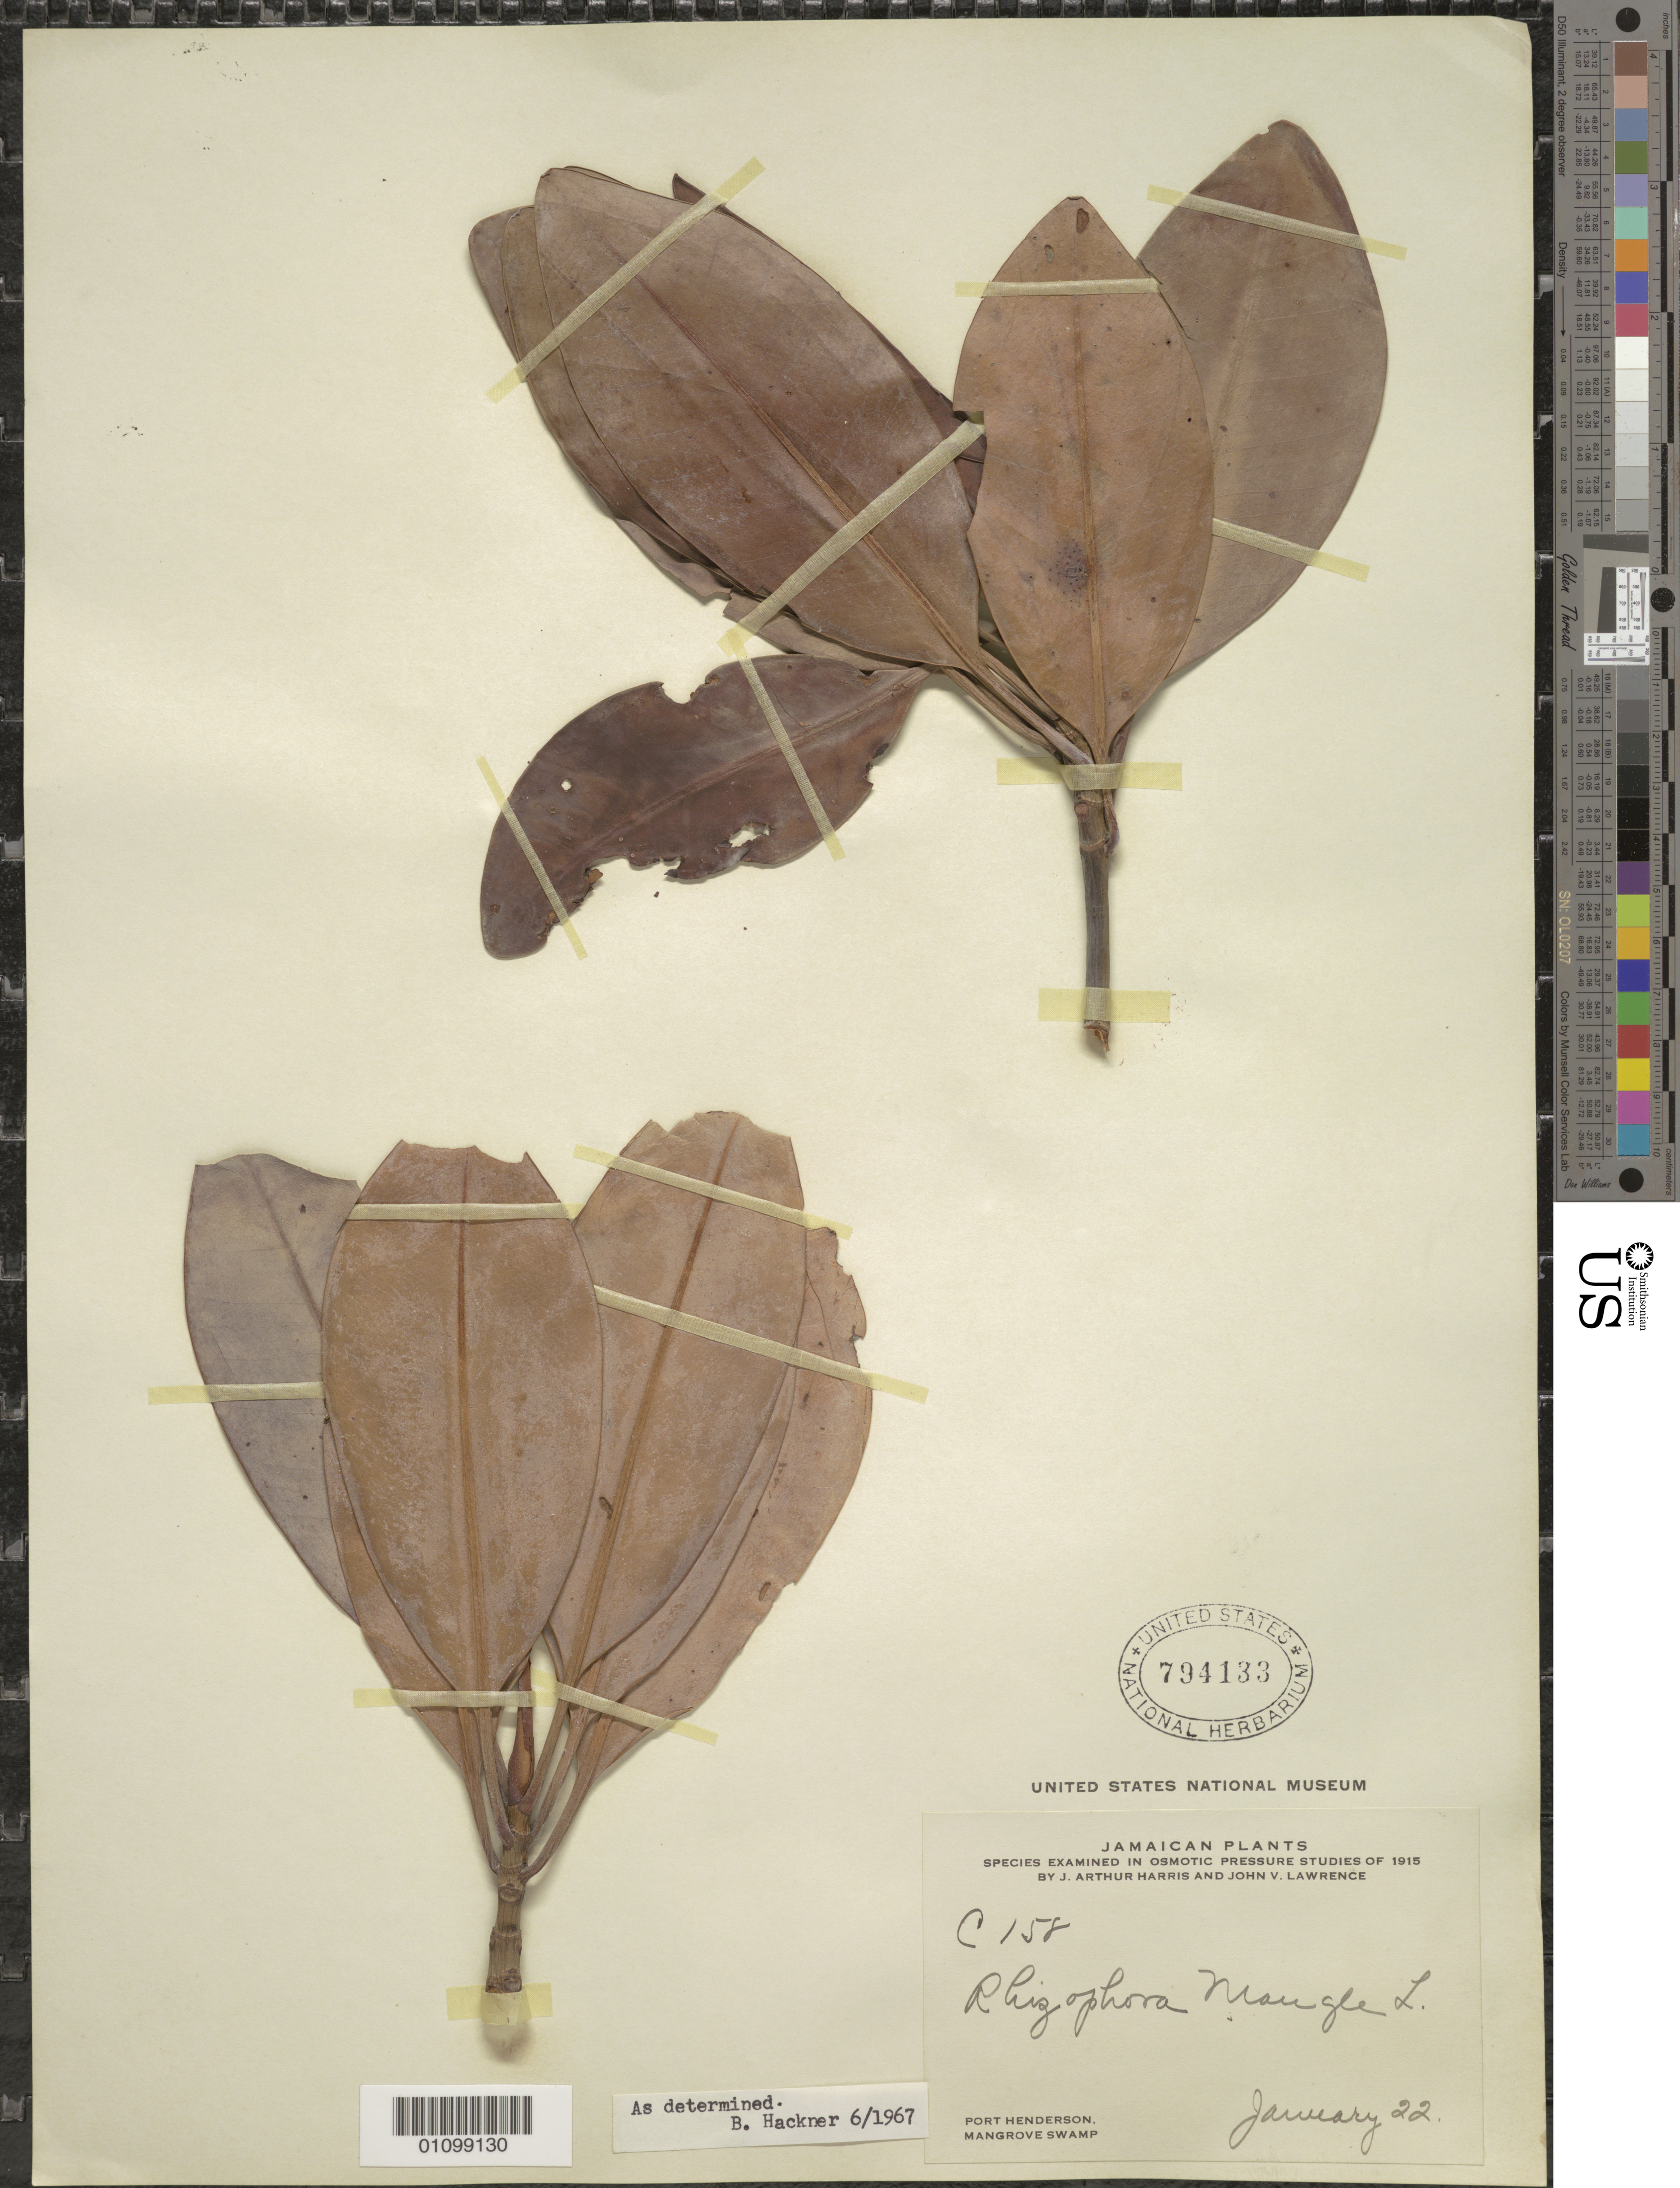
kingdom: Plantae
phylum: Tracheophyta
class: Magnoliopsida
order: Malpighiales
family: Rhizophoraceae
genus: Rhizophora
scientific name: Rhizophora mangle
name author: L.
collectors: J. A. Harris & J. Lawrence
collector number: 158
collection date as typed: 22 Jan 1915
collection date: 1915-01-22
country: Jamaica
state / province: Saint Catherine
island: Jamaica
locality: Port Henderson, Mangrove swamp.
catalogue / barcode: US 794133